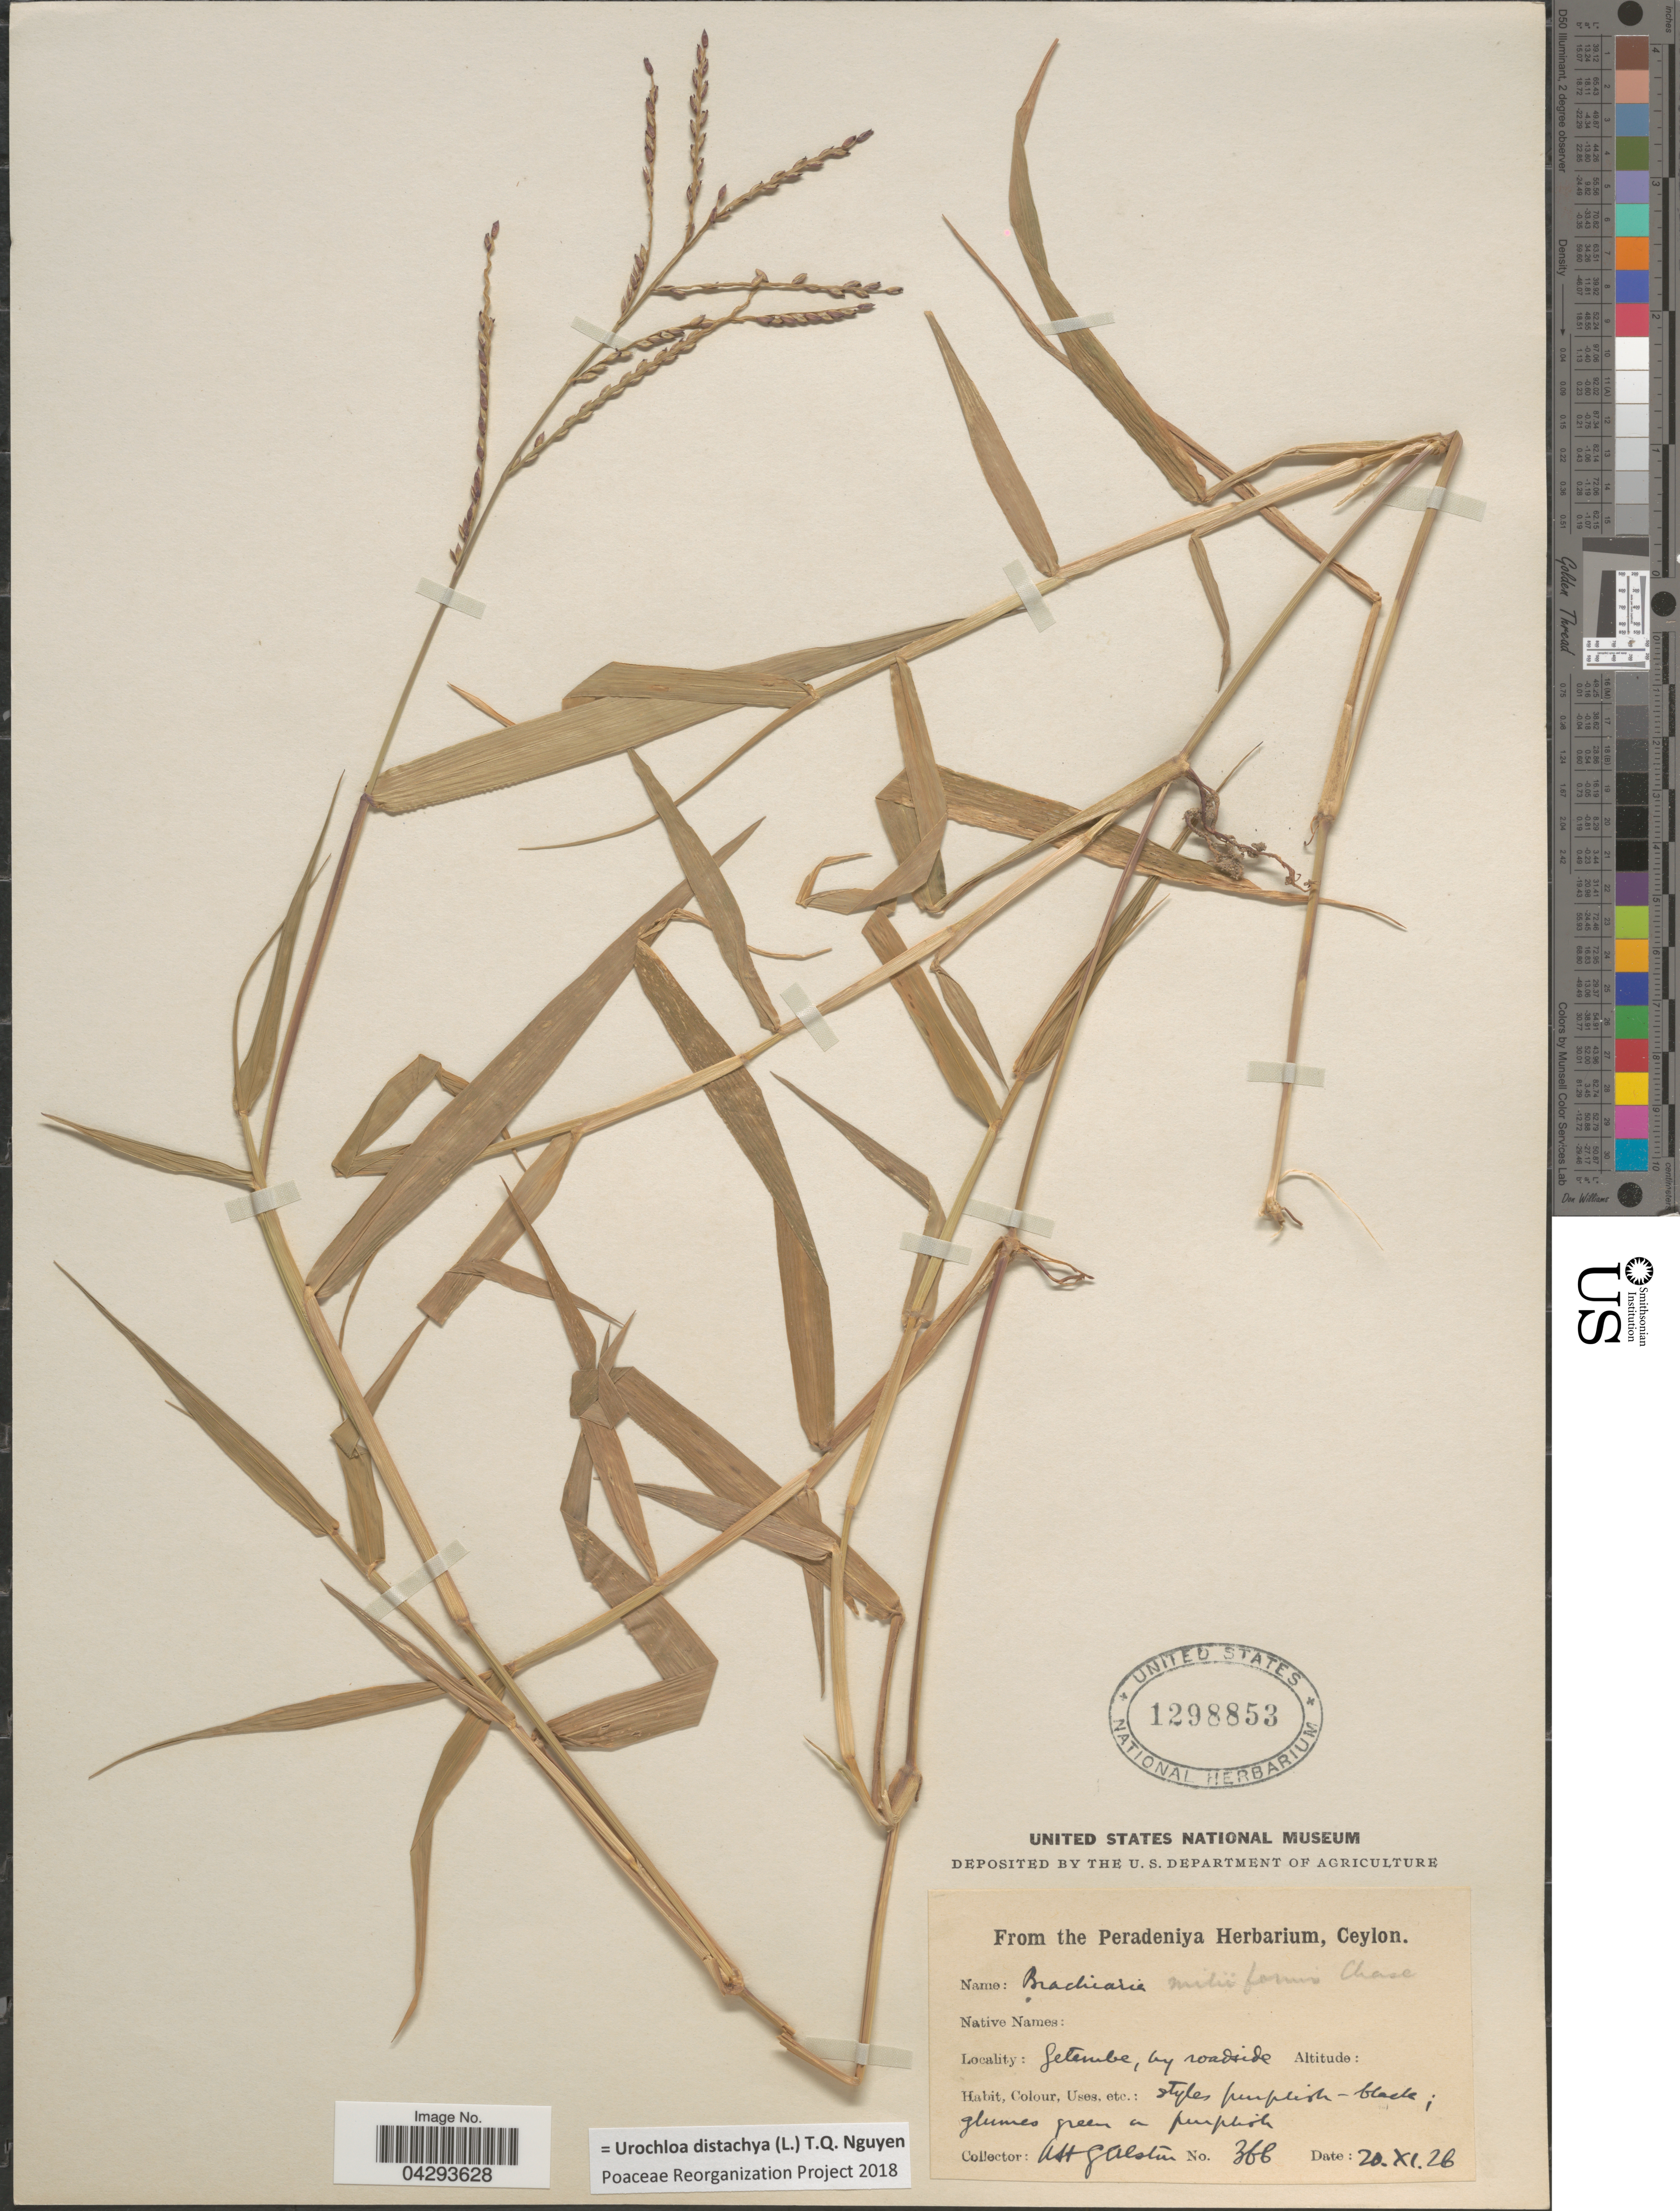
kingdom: Plantae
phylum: Tracheophyta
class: Liliopsida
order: Poales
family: Poaceae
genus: Urochloa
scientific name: Urochloa distachya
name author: (L.) T.Q. Nguyen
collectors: A. H. Alston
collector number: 366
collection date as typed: Transcribed d/m/y: 20/11/26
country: Sri Lanka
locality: Getembe, by roadside.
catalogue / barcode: US 1298853